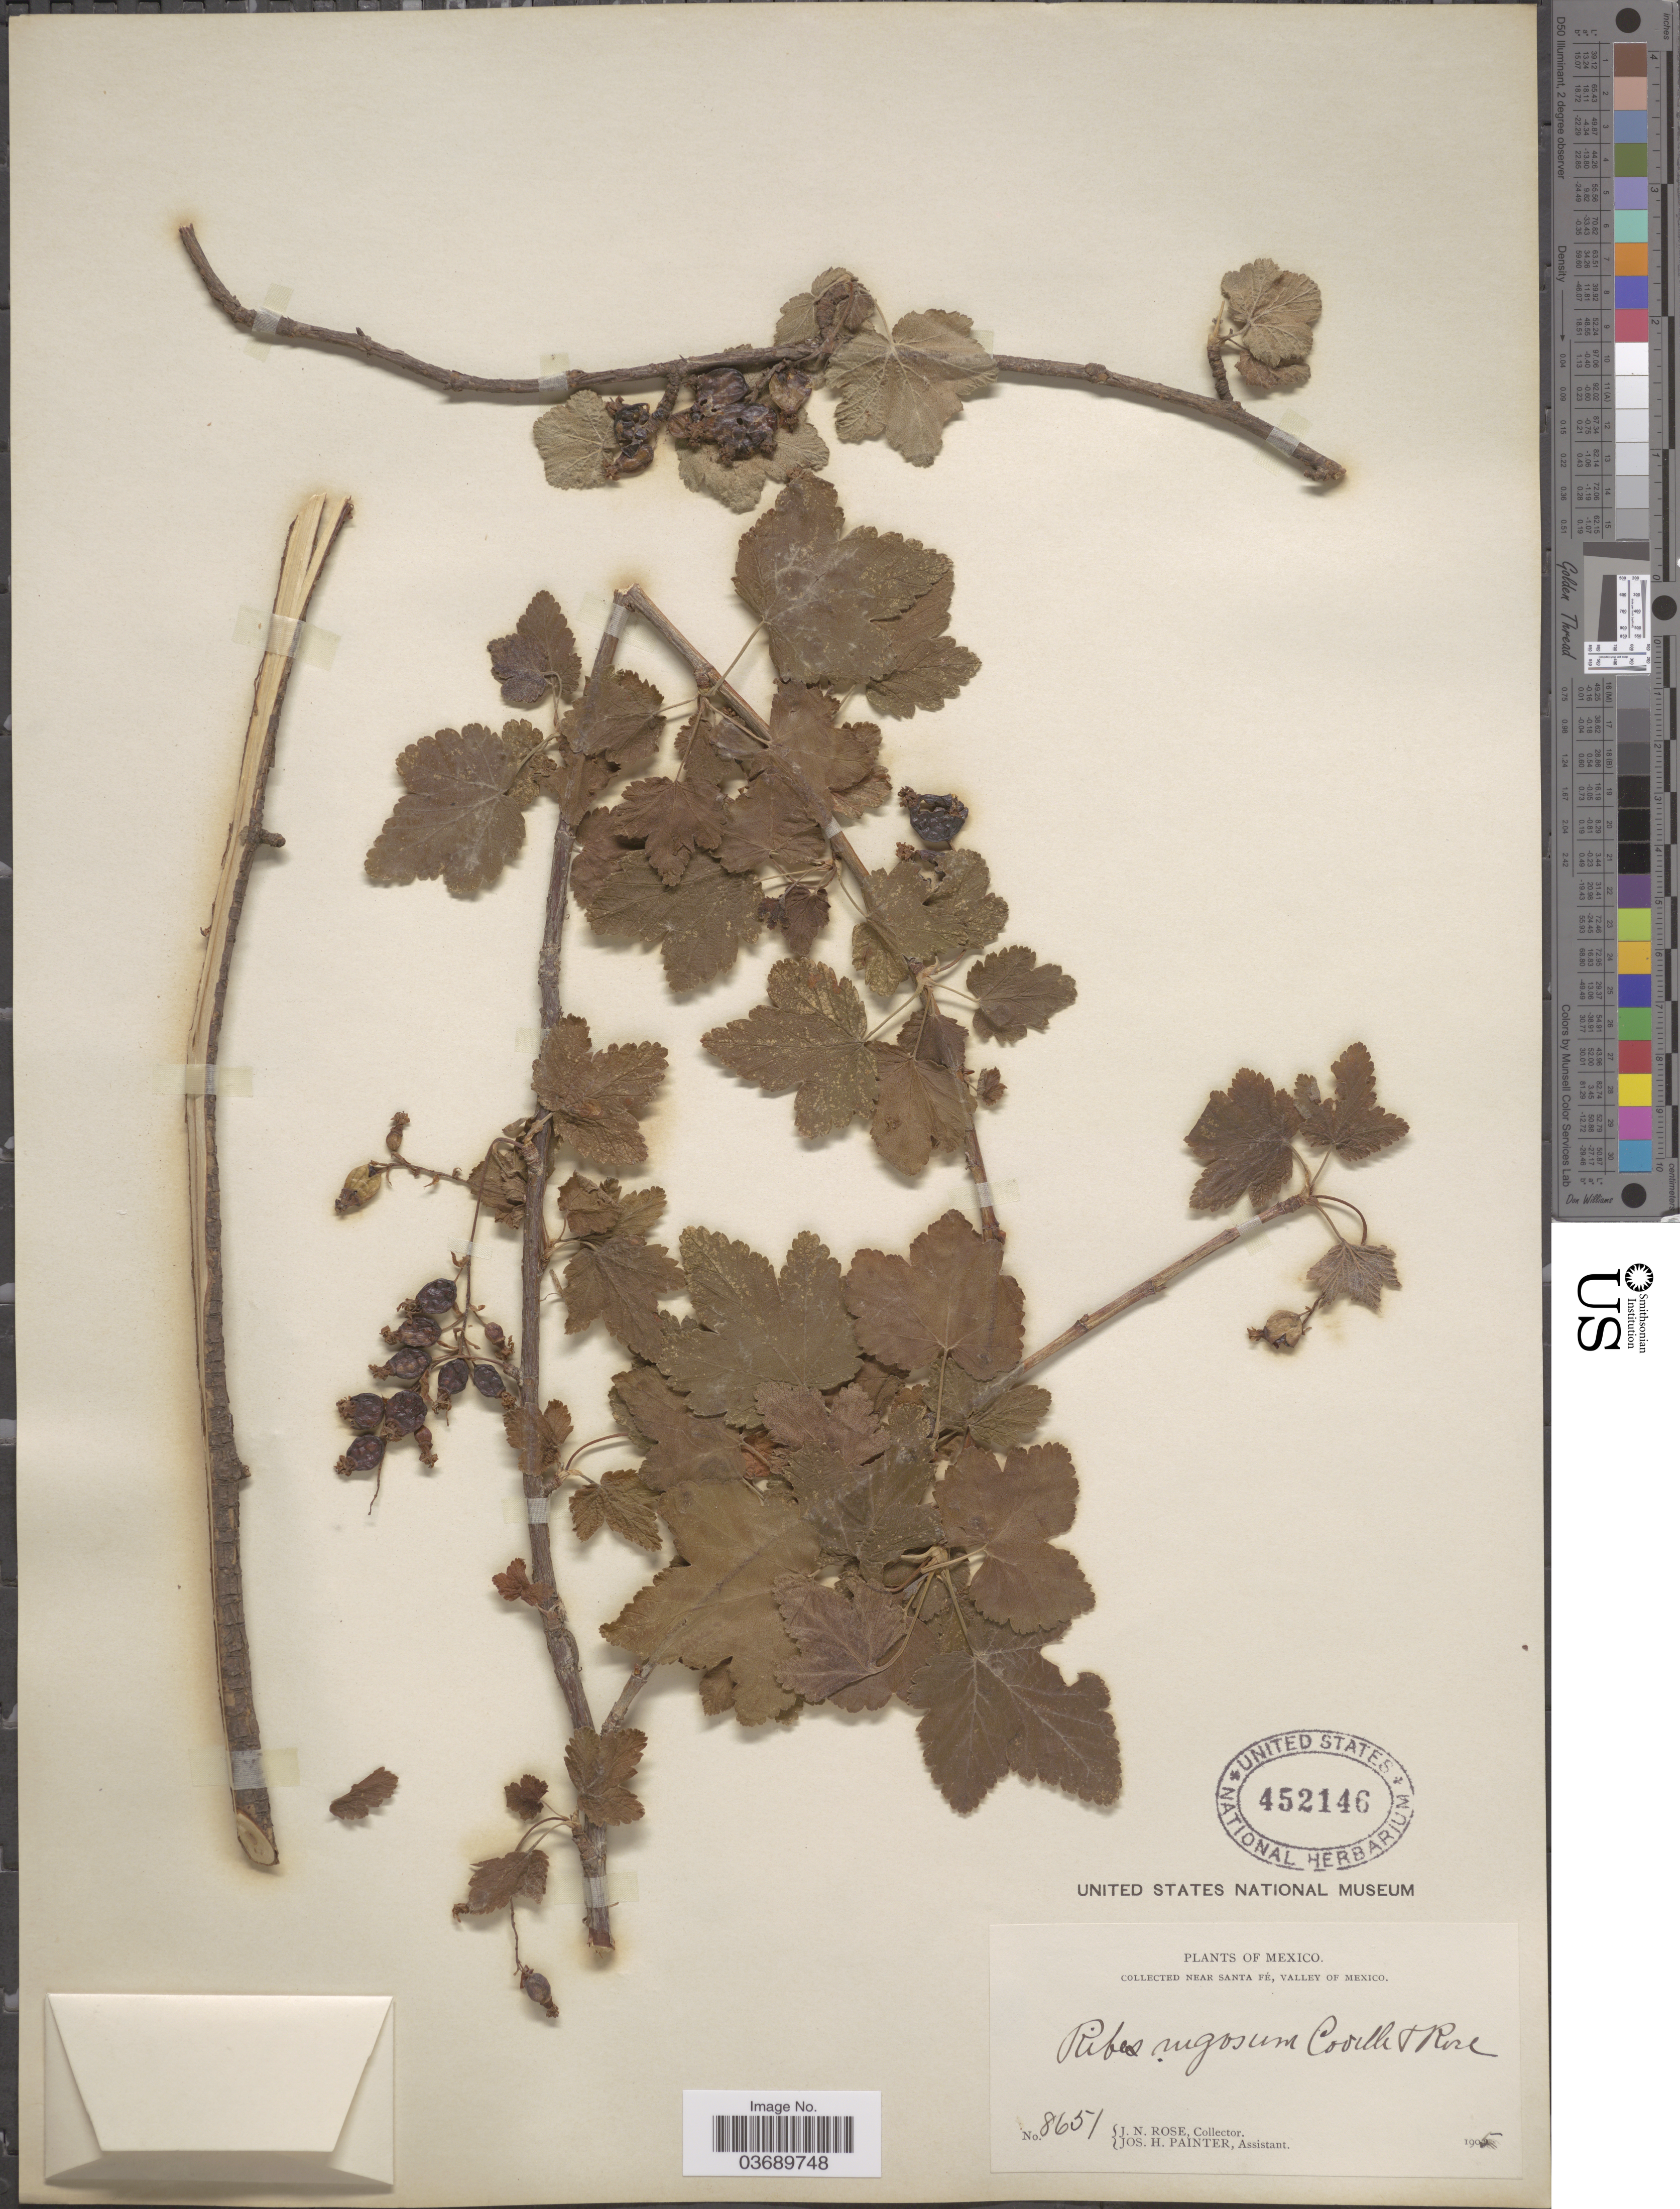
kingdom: Plantae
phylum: Tracheophyta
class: Magnoliopsida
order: Saxifragales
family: Grossulariaceae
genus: Ribes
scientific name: Ribes rugosum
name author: Coville & Rose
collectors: J. N. Rose & J. H. Painter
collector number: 8651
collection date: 1905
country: Mexico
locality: Near Santa Fé, Valley of Mexico.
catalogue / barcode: US 452146